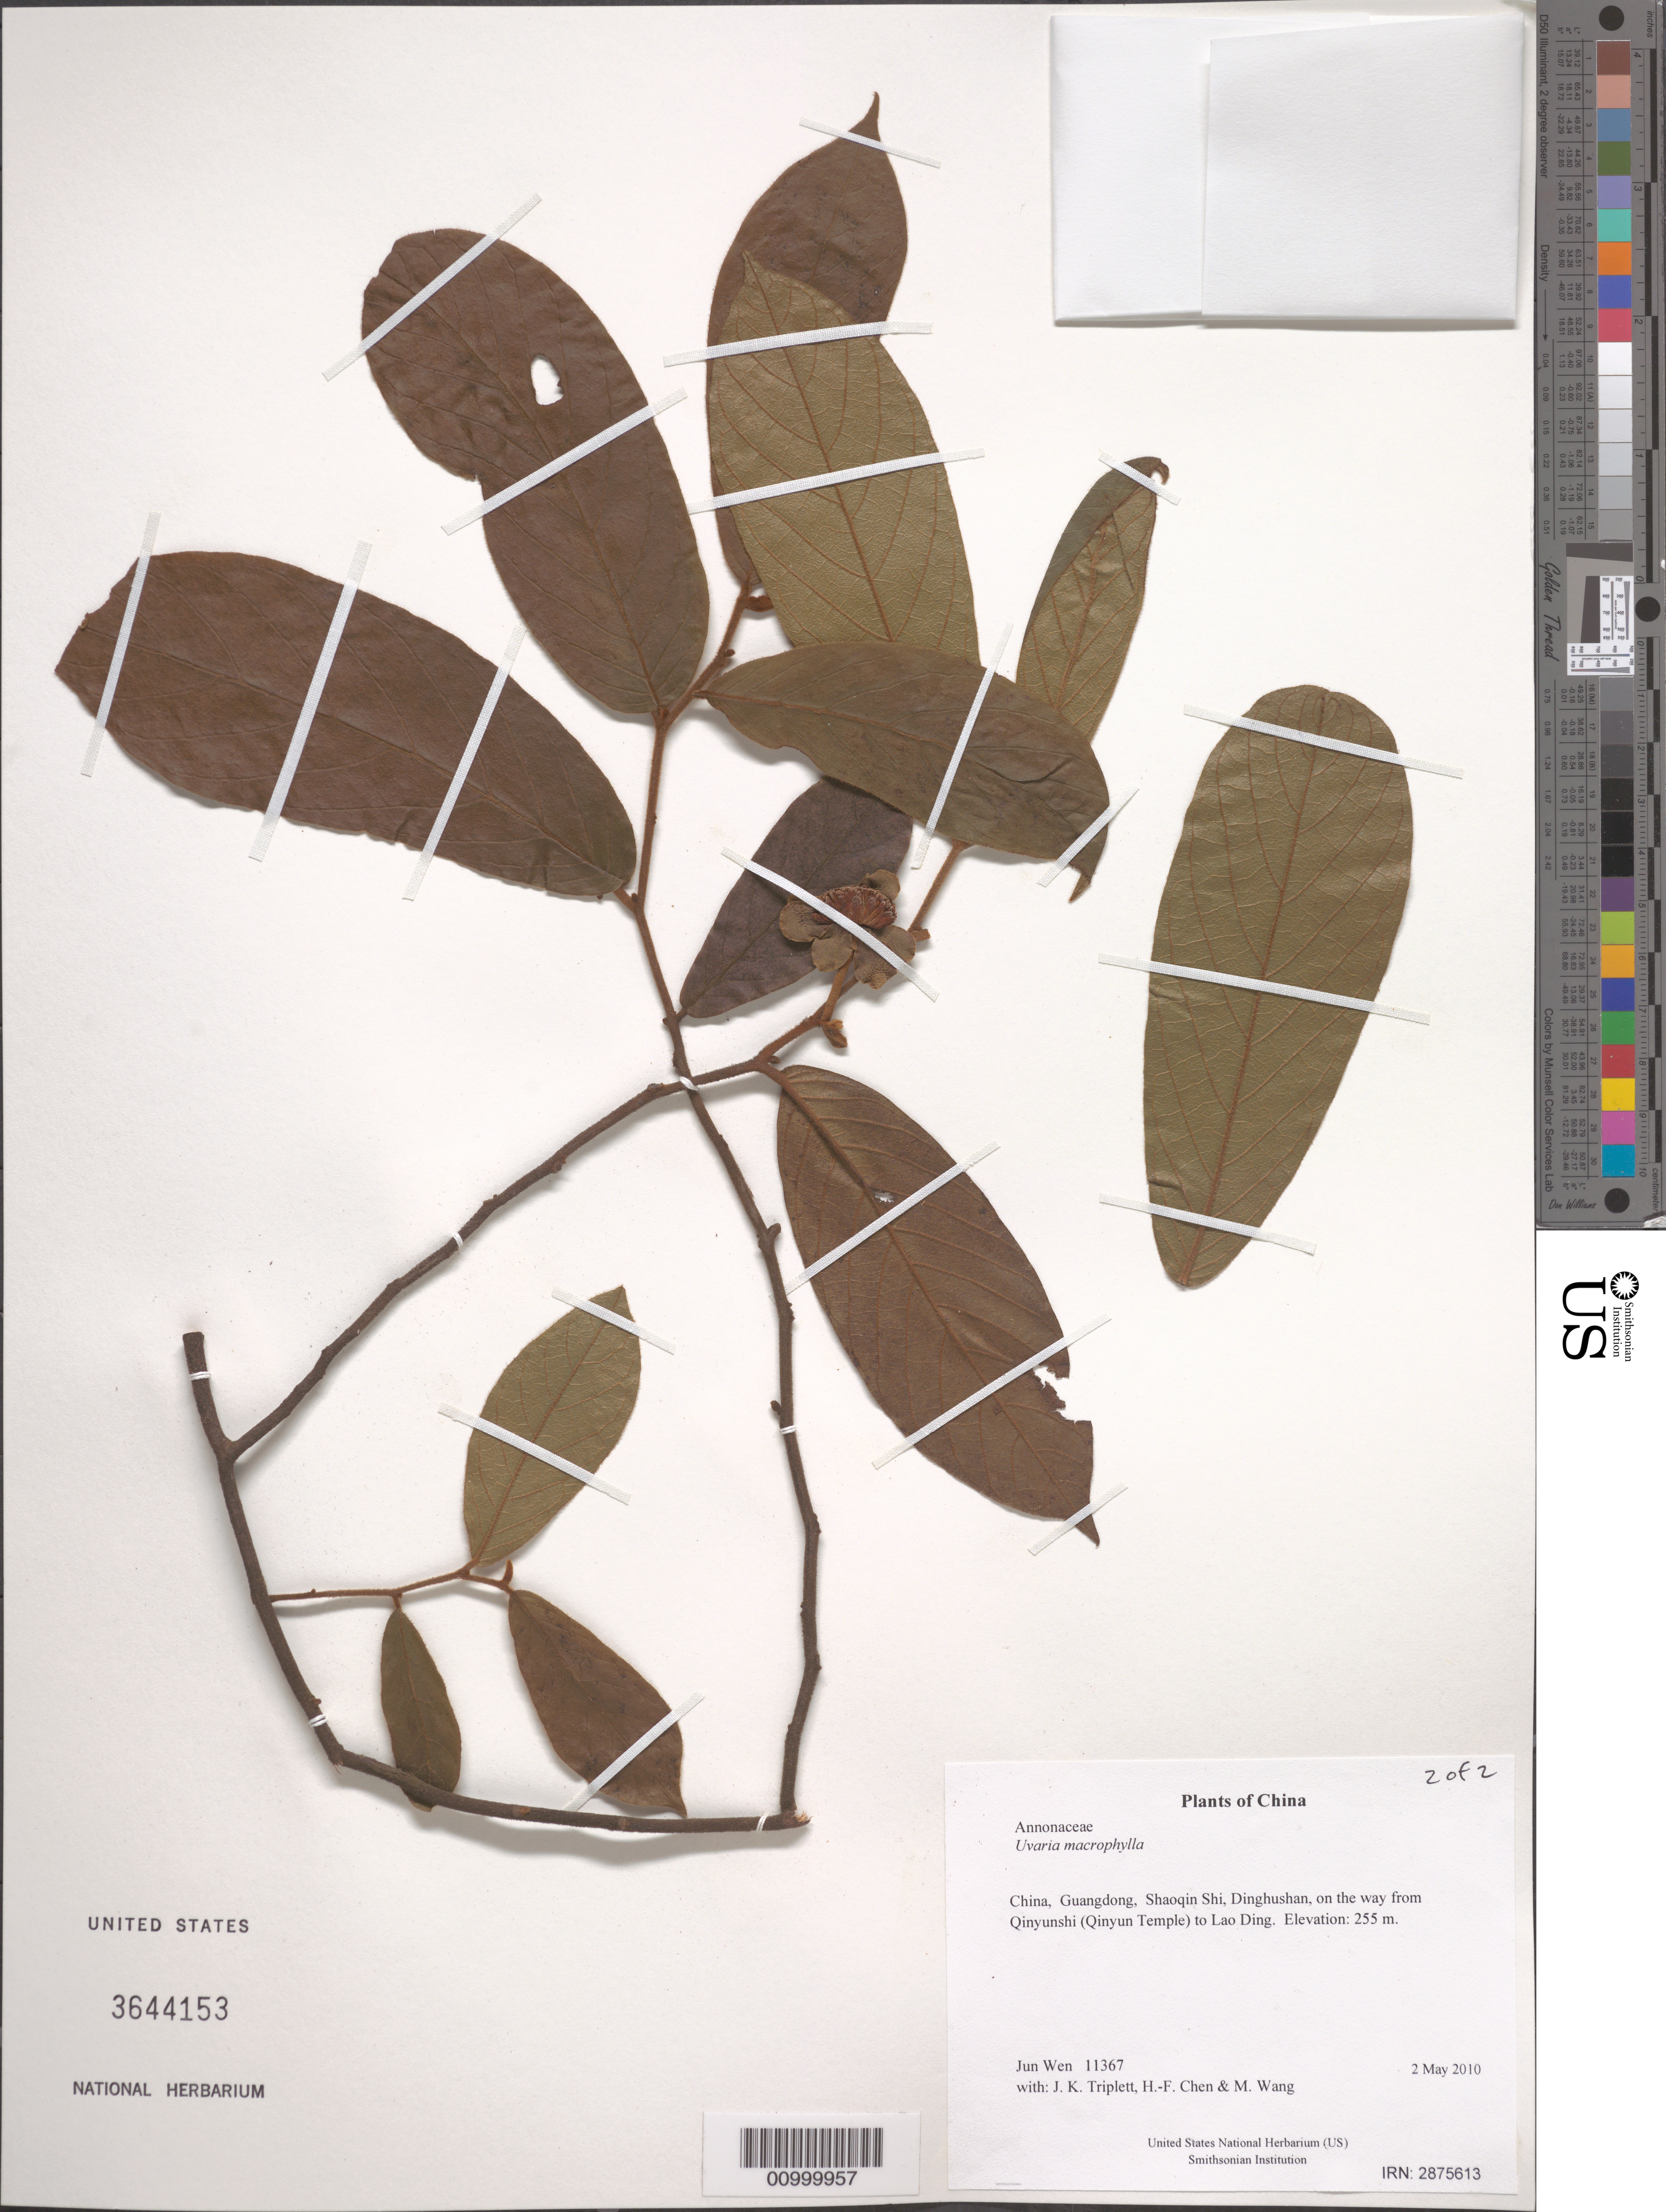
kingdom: Plantae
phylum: Tracheophyta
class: Magnoliopsida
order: Magnoliales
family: Annonaceae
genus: Uvaria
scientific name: Uvaria macrophylla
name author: Roxb.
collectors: J. Wen, J. K. Triplett, H.-F. Chen & M. Wang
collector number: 11367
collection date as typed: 2 May 2010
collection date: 2010-05-02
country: China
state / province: Guangdong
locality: Shaoqin Shi, Dinghushan, on the way from Qinyunshi (Qinyun Temple) to Lao Ding.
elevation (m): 255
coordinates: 23 09.575 N, 112 31.817 E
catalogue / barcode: US 3644153